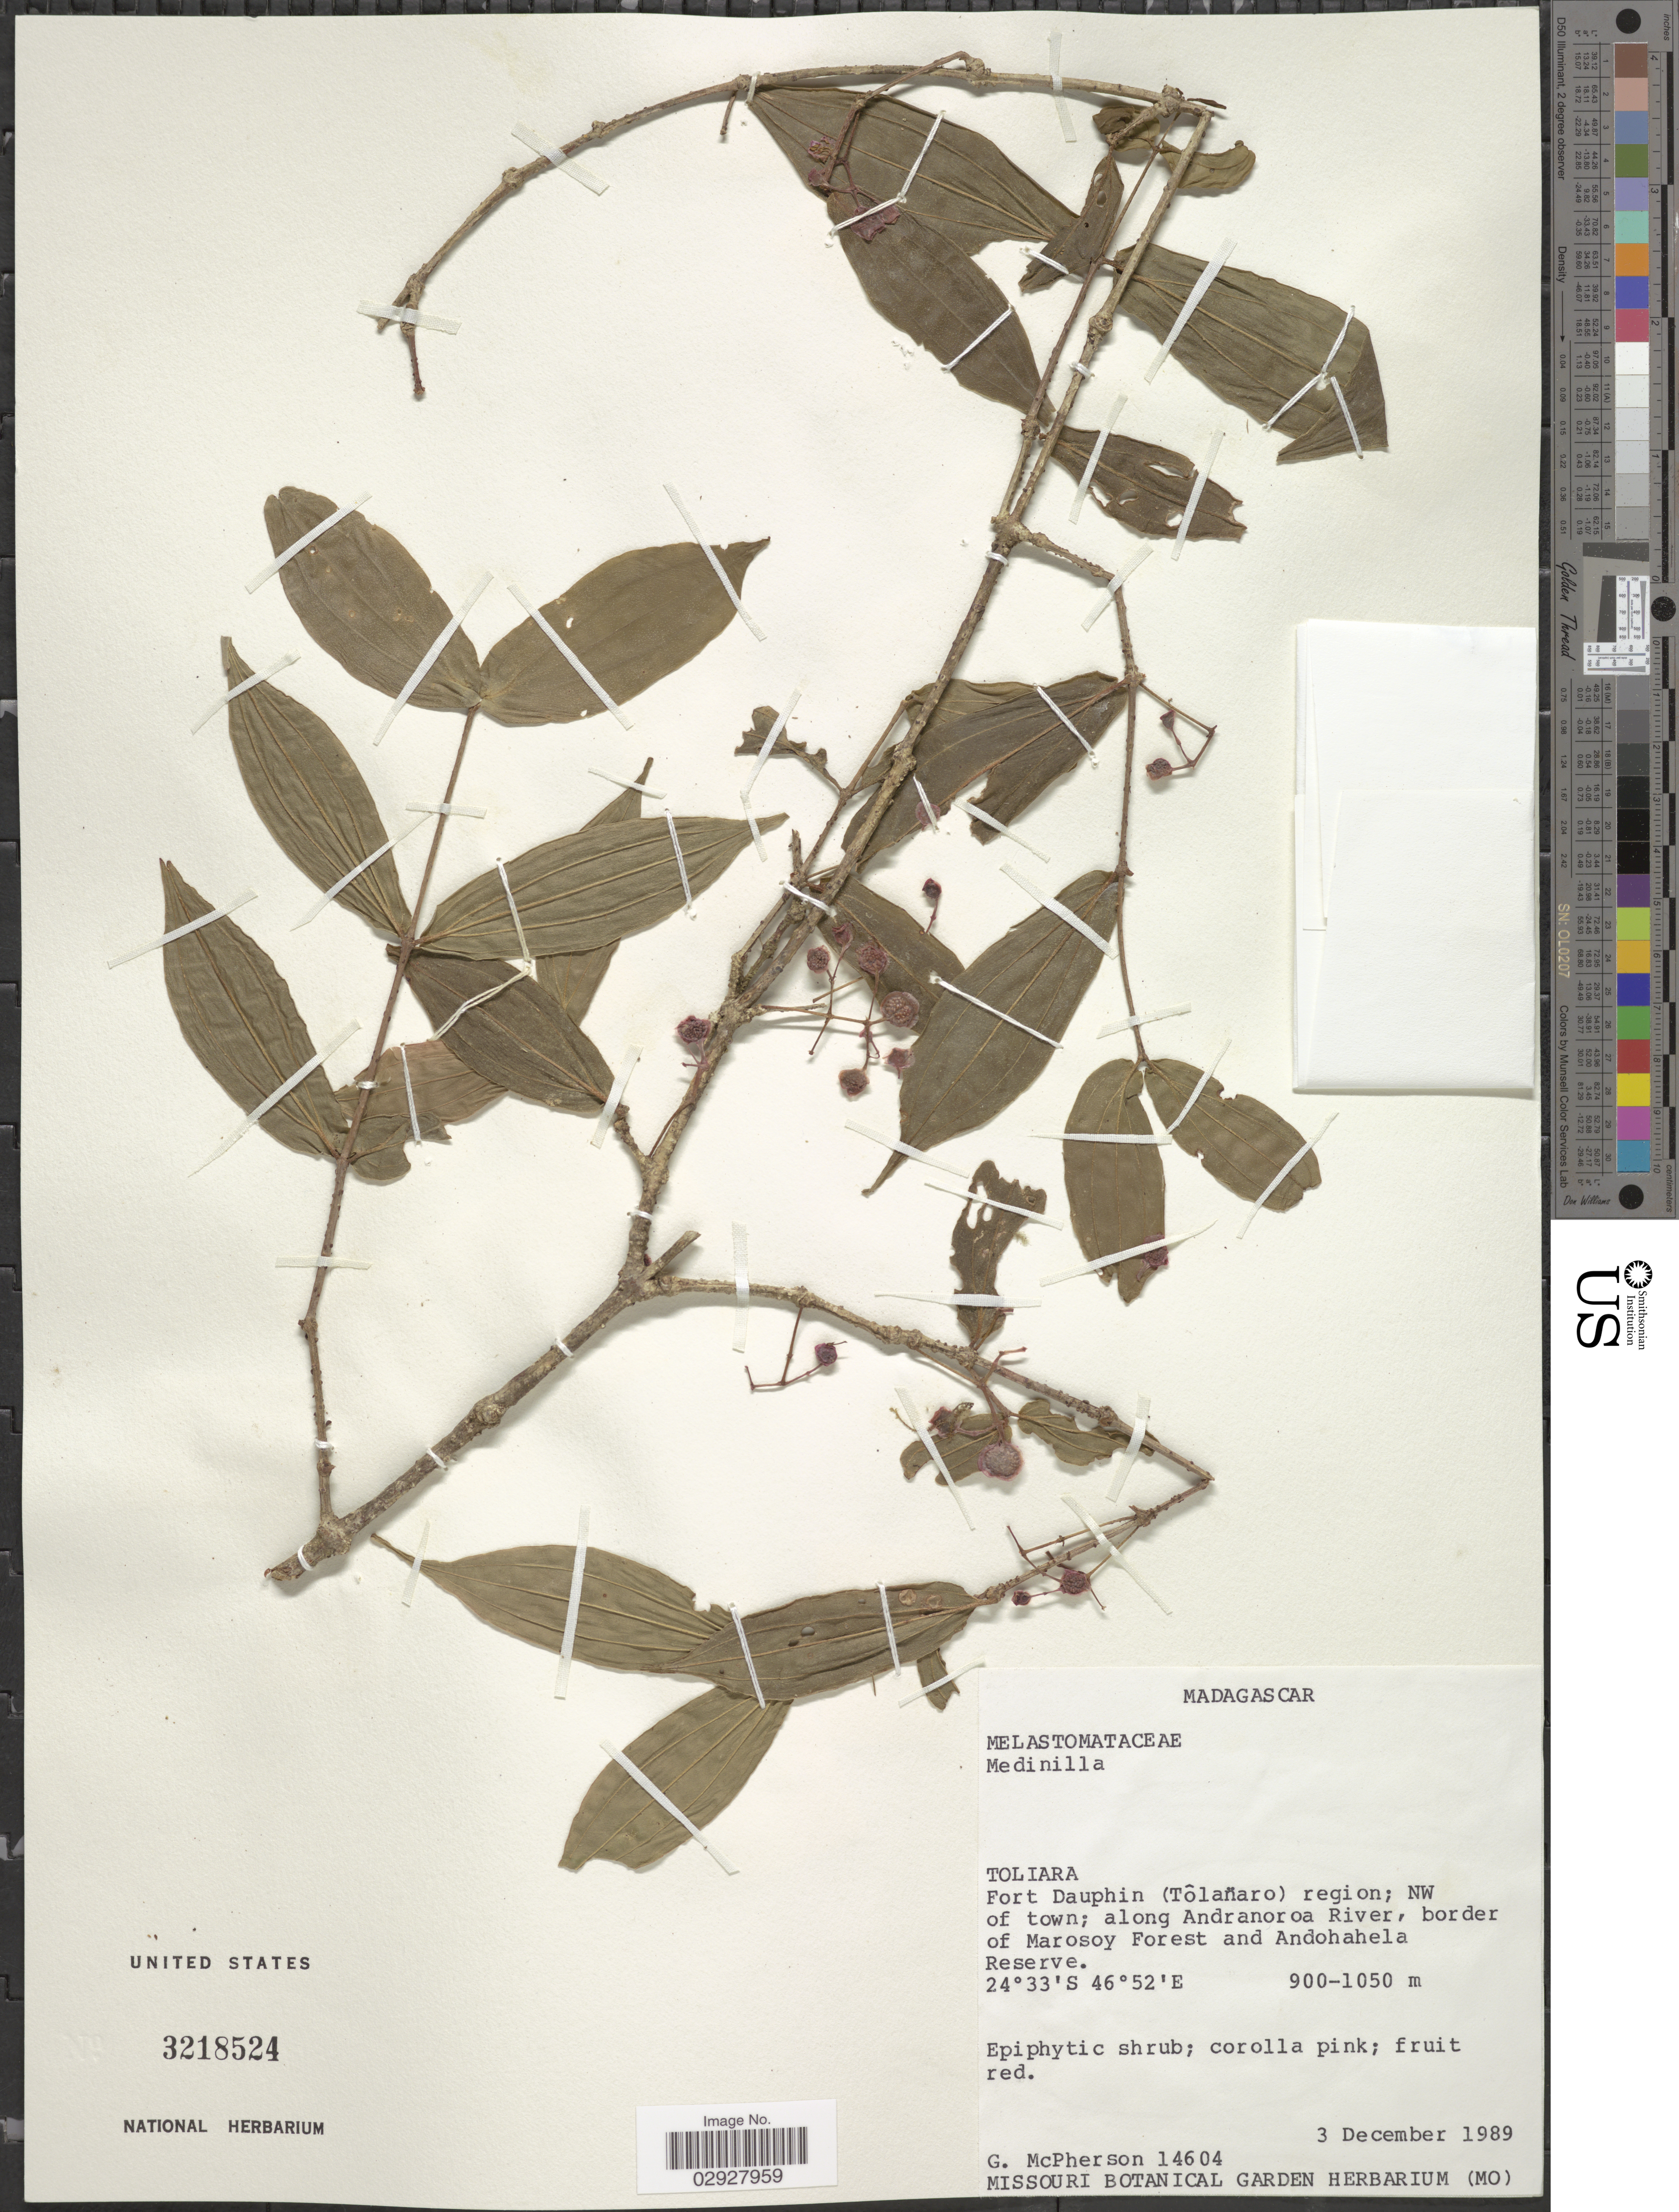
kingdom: Plantae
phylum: Tracheophyta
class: Magnoliopsida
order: Myrtales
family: Melastomataceae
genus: Medinilla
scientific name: Medinilla sp.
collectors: G. McPherson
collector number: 14604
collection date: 1989-12-03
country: Madagascar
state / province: Anosy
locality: Fort Dauphin (Tôlanaro) region; NW of town; along Andranoroa River, border of Marosoy Forest and Andohahela Reserve.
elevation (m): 900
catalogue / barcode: US 3218524